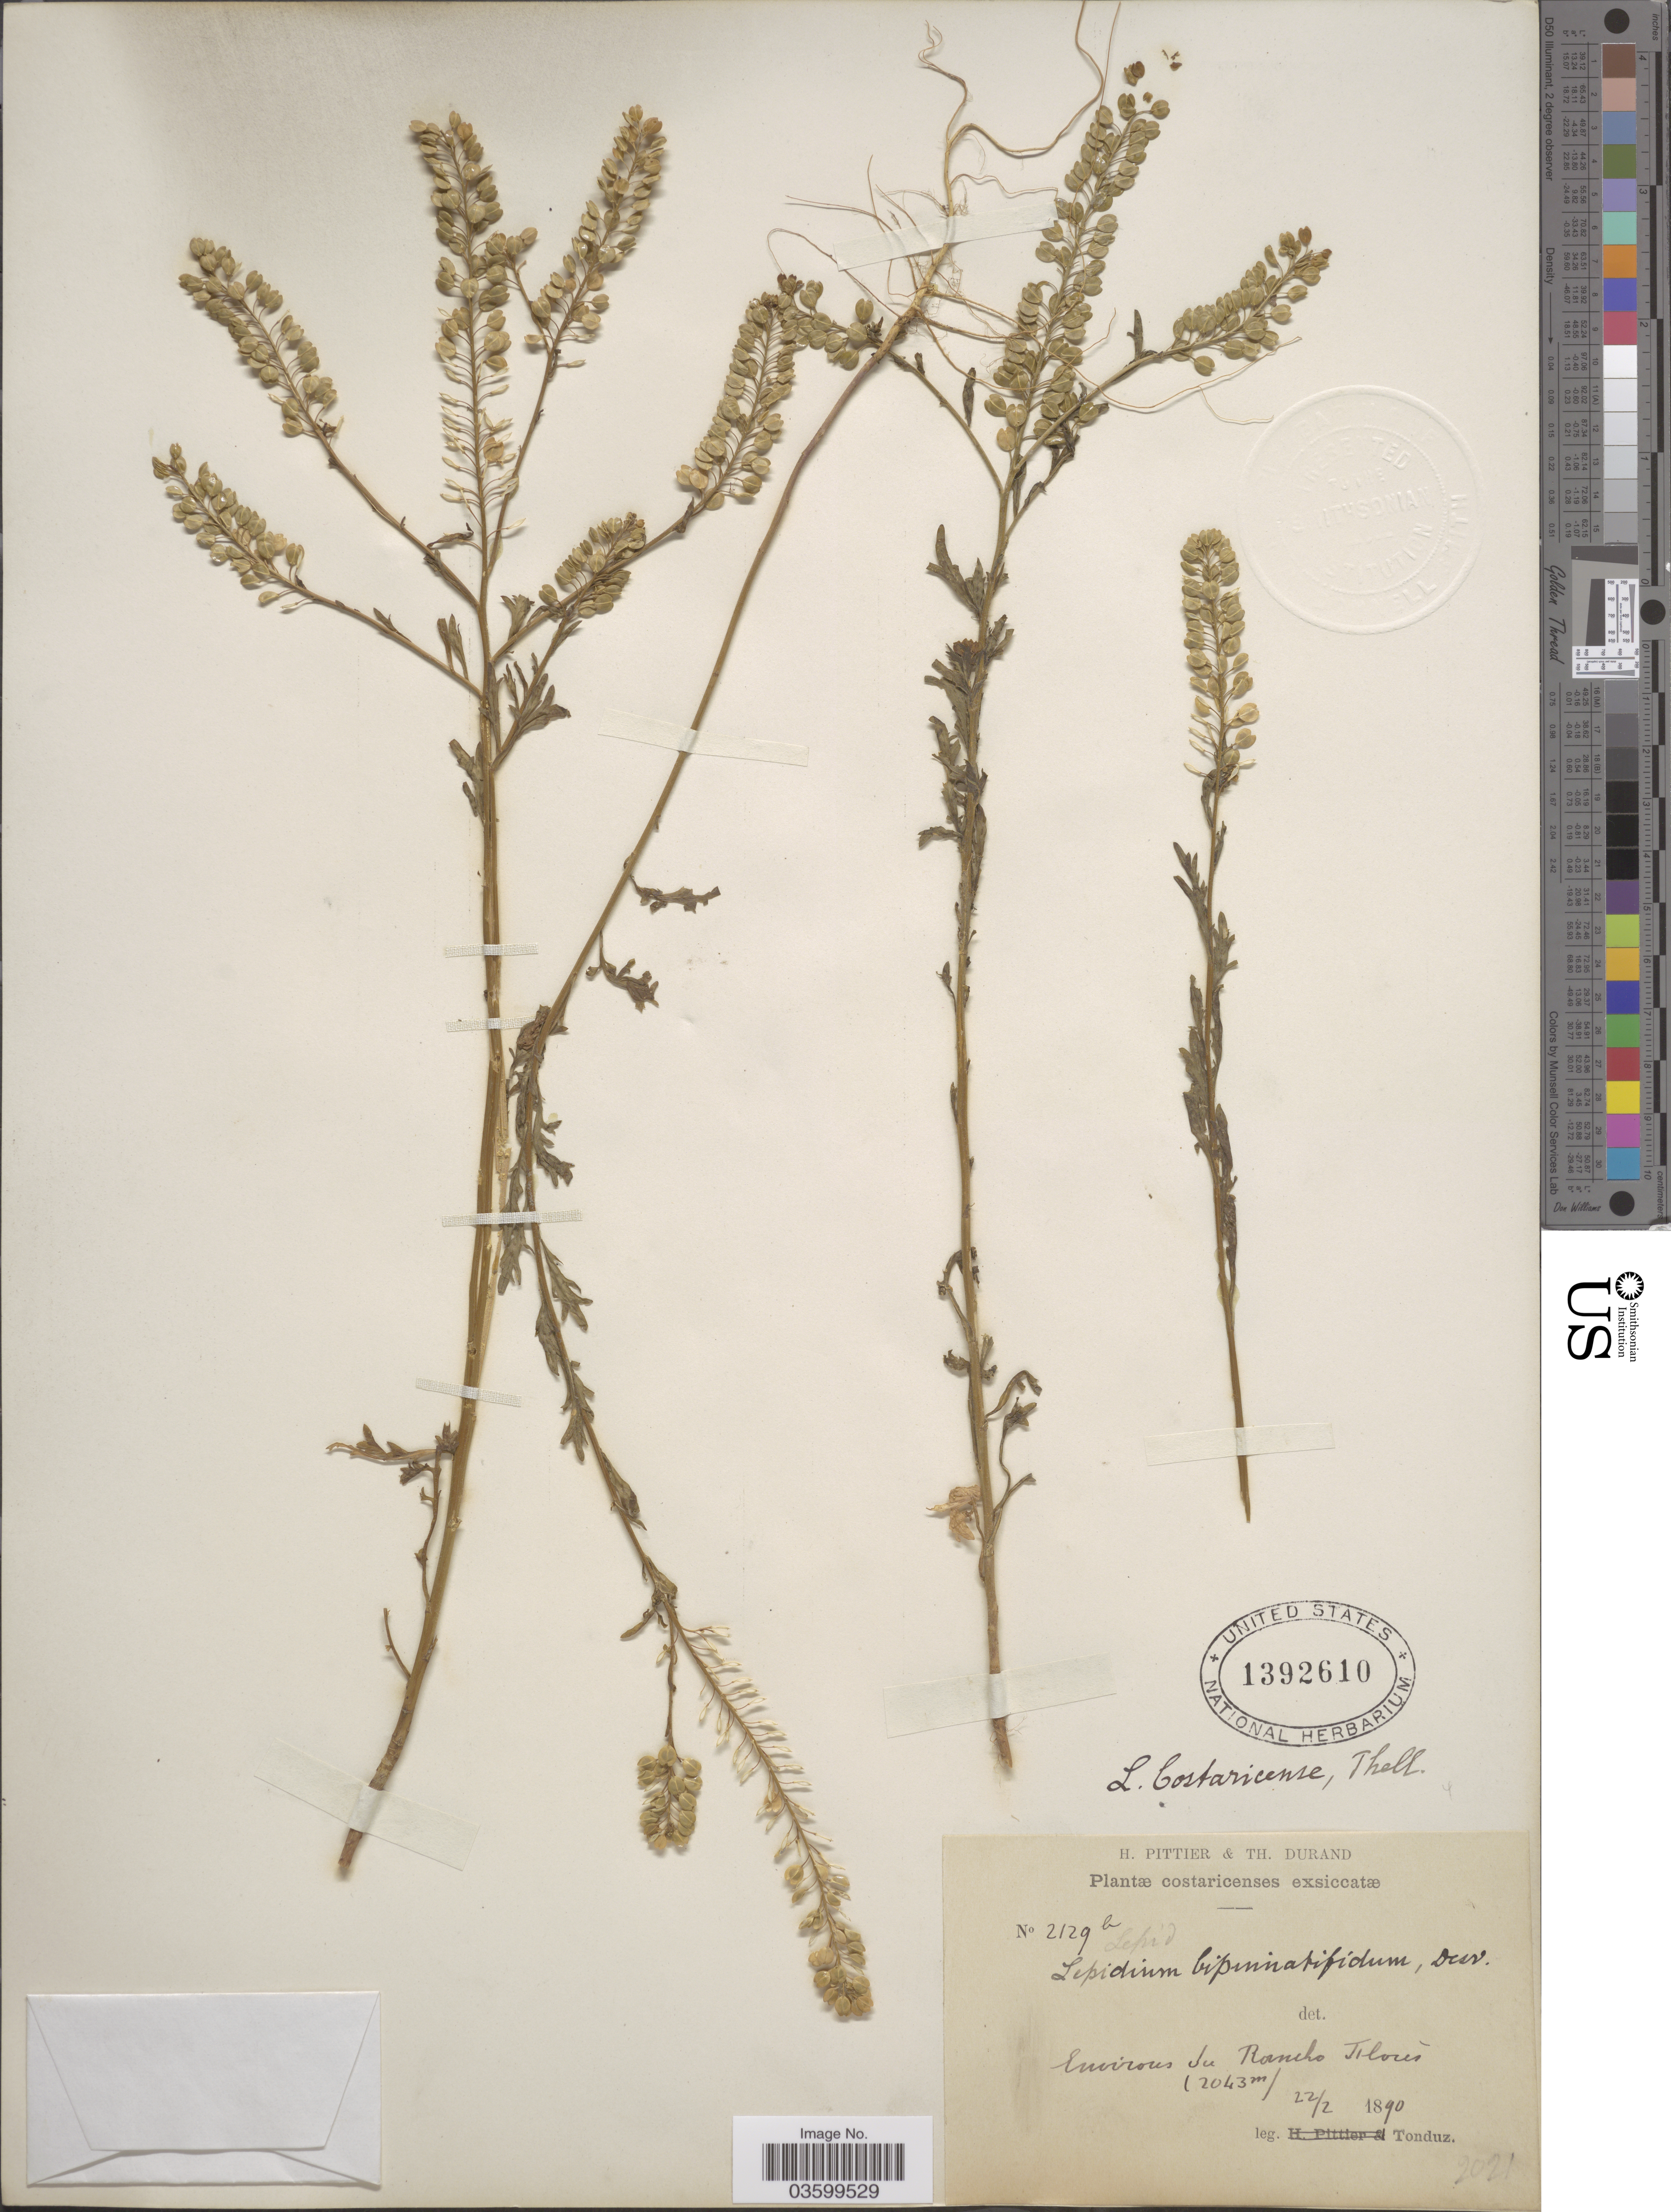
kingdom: Plantae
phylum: Tracheophyta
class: Magnoliopsida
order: Brassicales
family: Brassicaceae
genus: Lepidium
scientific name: Lepidium costaricense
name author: Thell.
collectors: Tonduz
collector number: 2129b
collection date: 1890-02-22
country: Costa Rica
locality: Environs du Rancho Florés.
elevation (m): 2043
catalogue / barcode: US 1392610